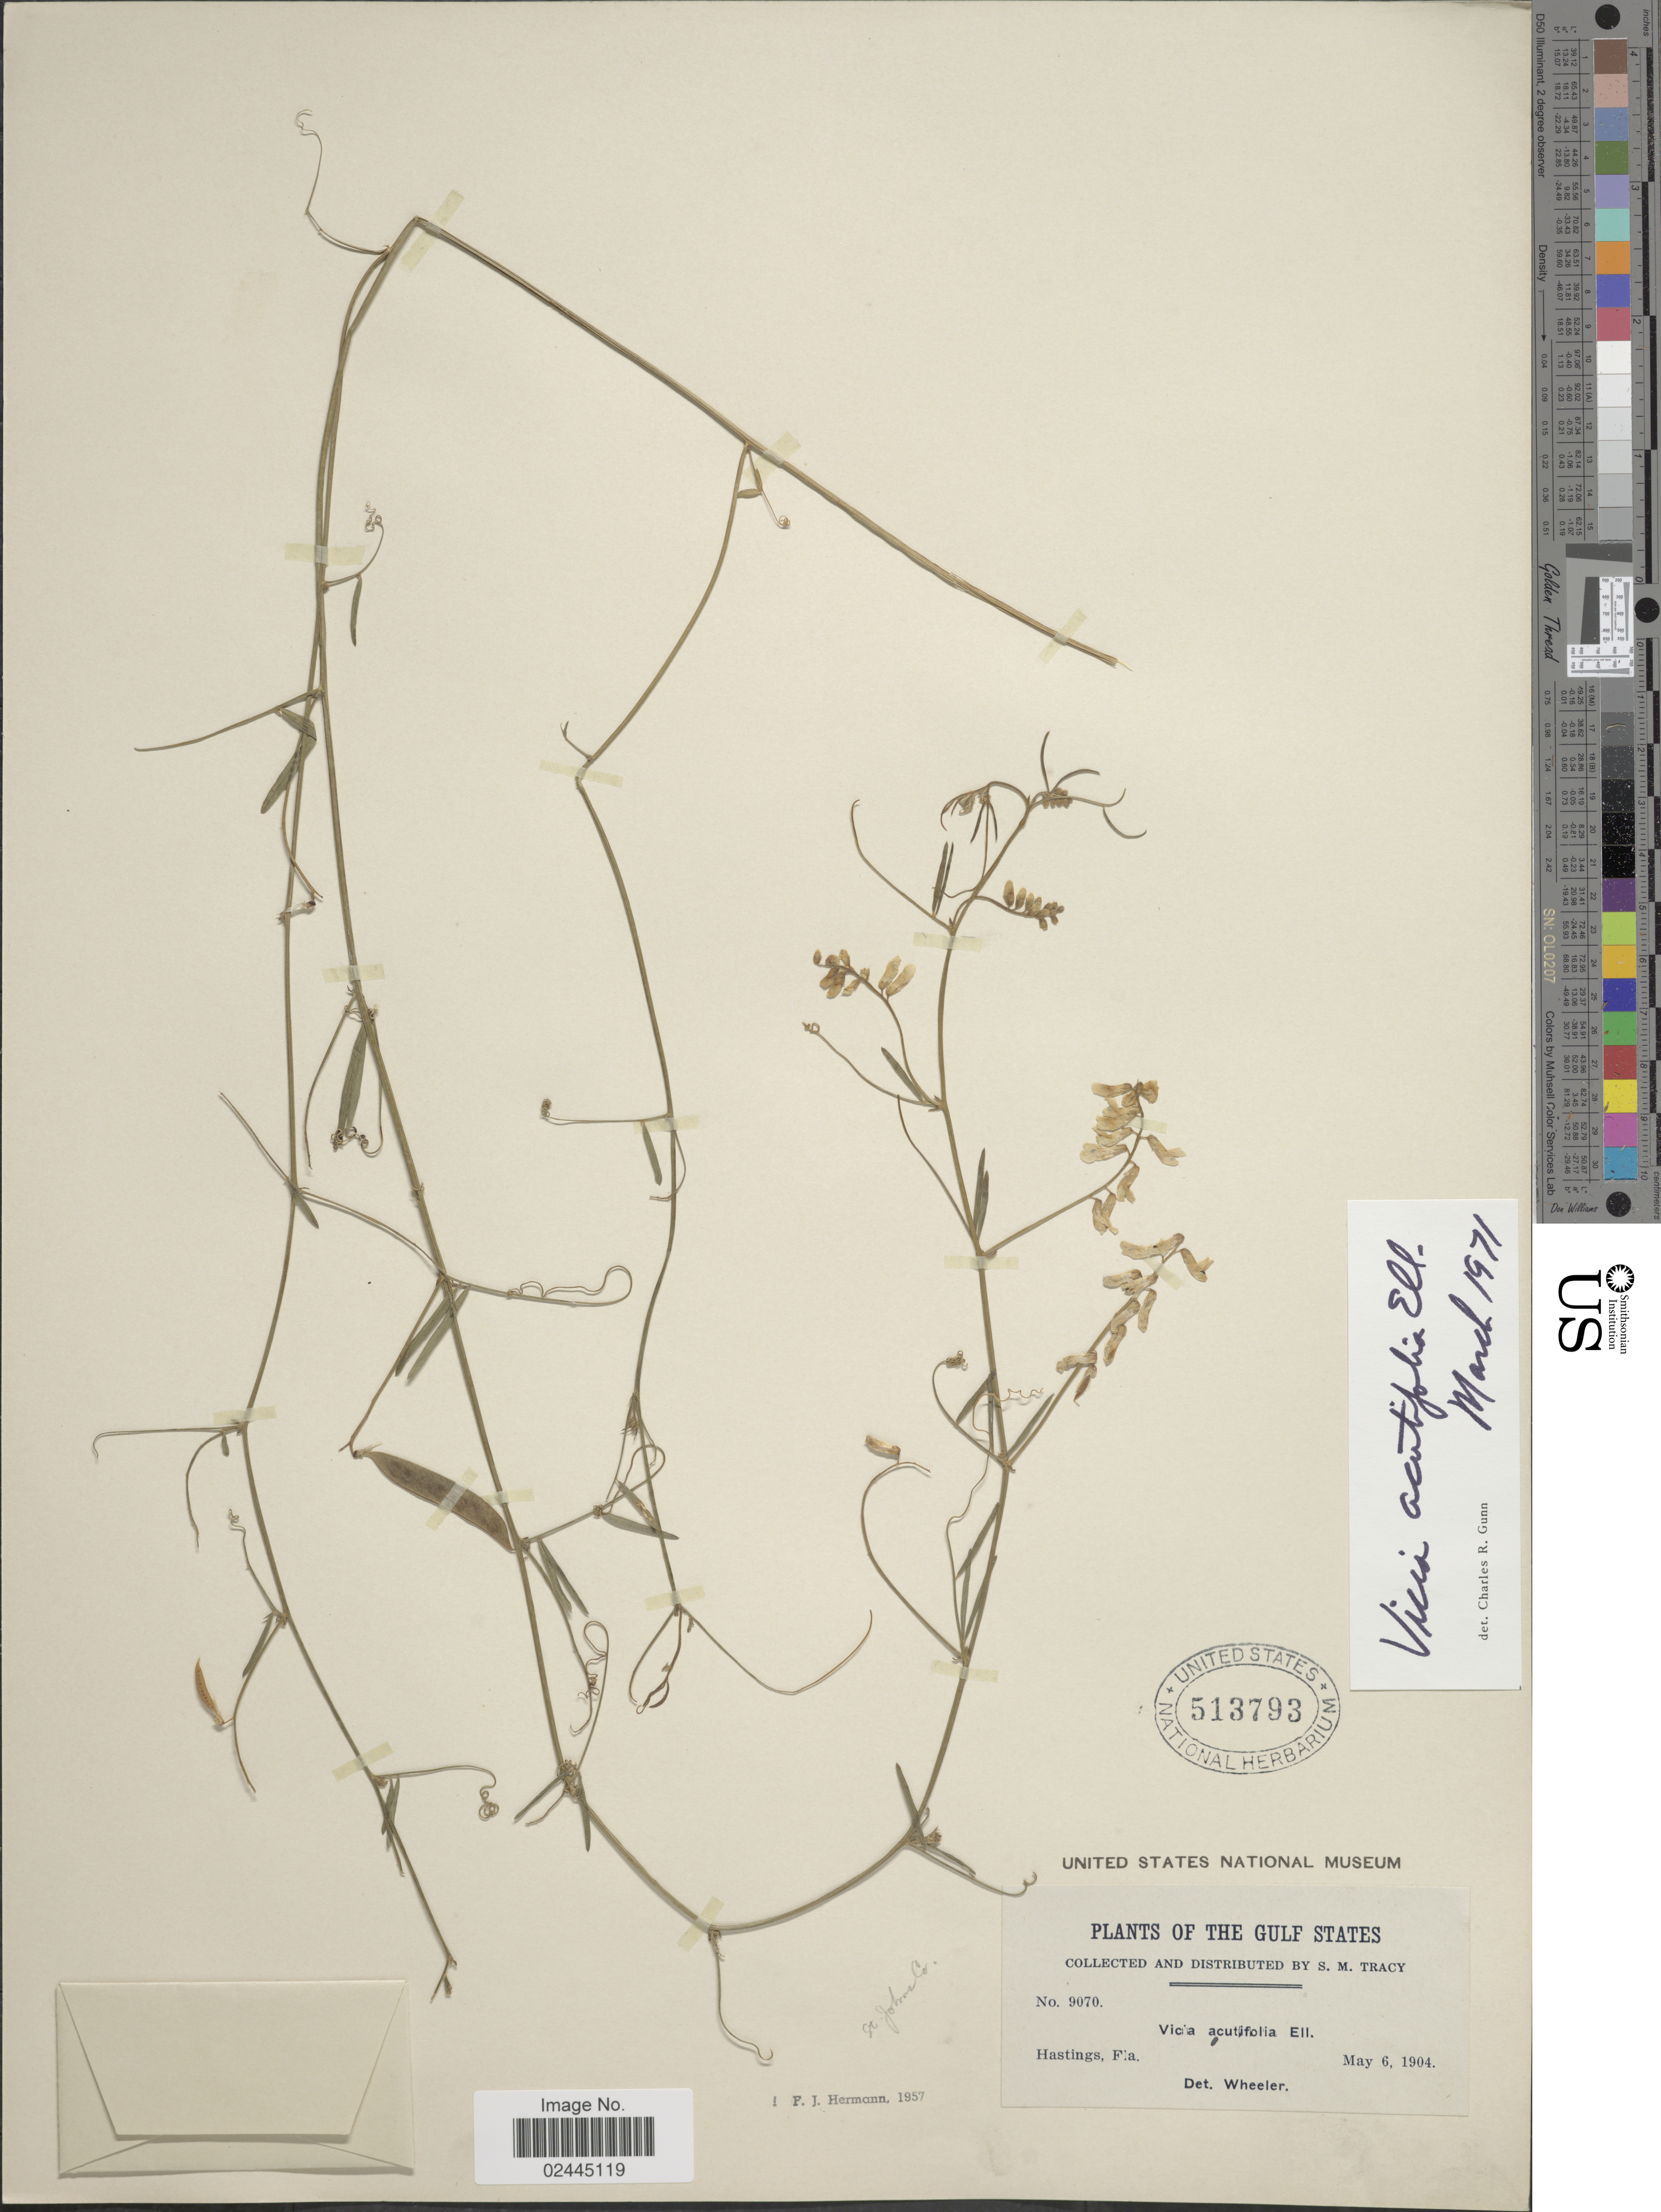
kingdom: Plantae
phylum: Tracheophyta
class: Magnoliopsida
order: Fabales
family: Fabaceae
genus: Vicia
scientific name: Vicia acutifolia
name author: Elliott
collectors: S. M. Tracy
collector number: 9070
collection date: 1904-05-06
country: United States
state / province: Florida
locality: The Gulf States, Hastings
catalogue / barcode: US 513793